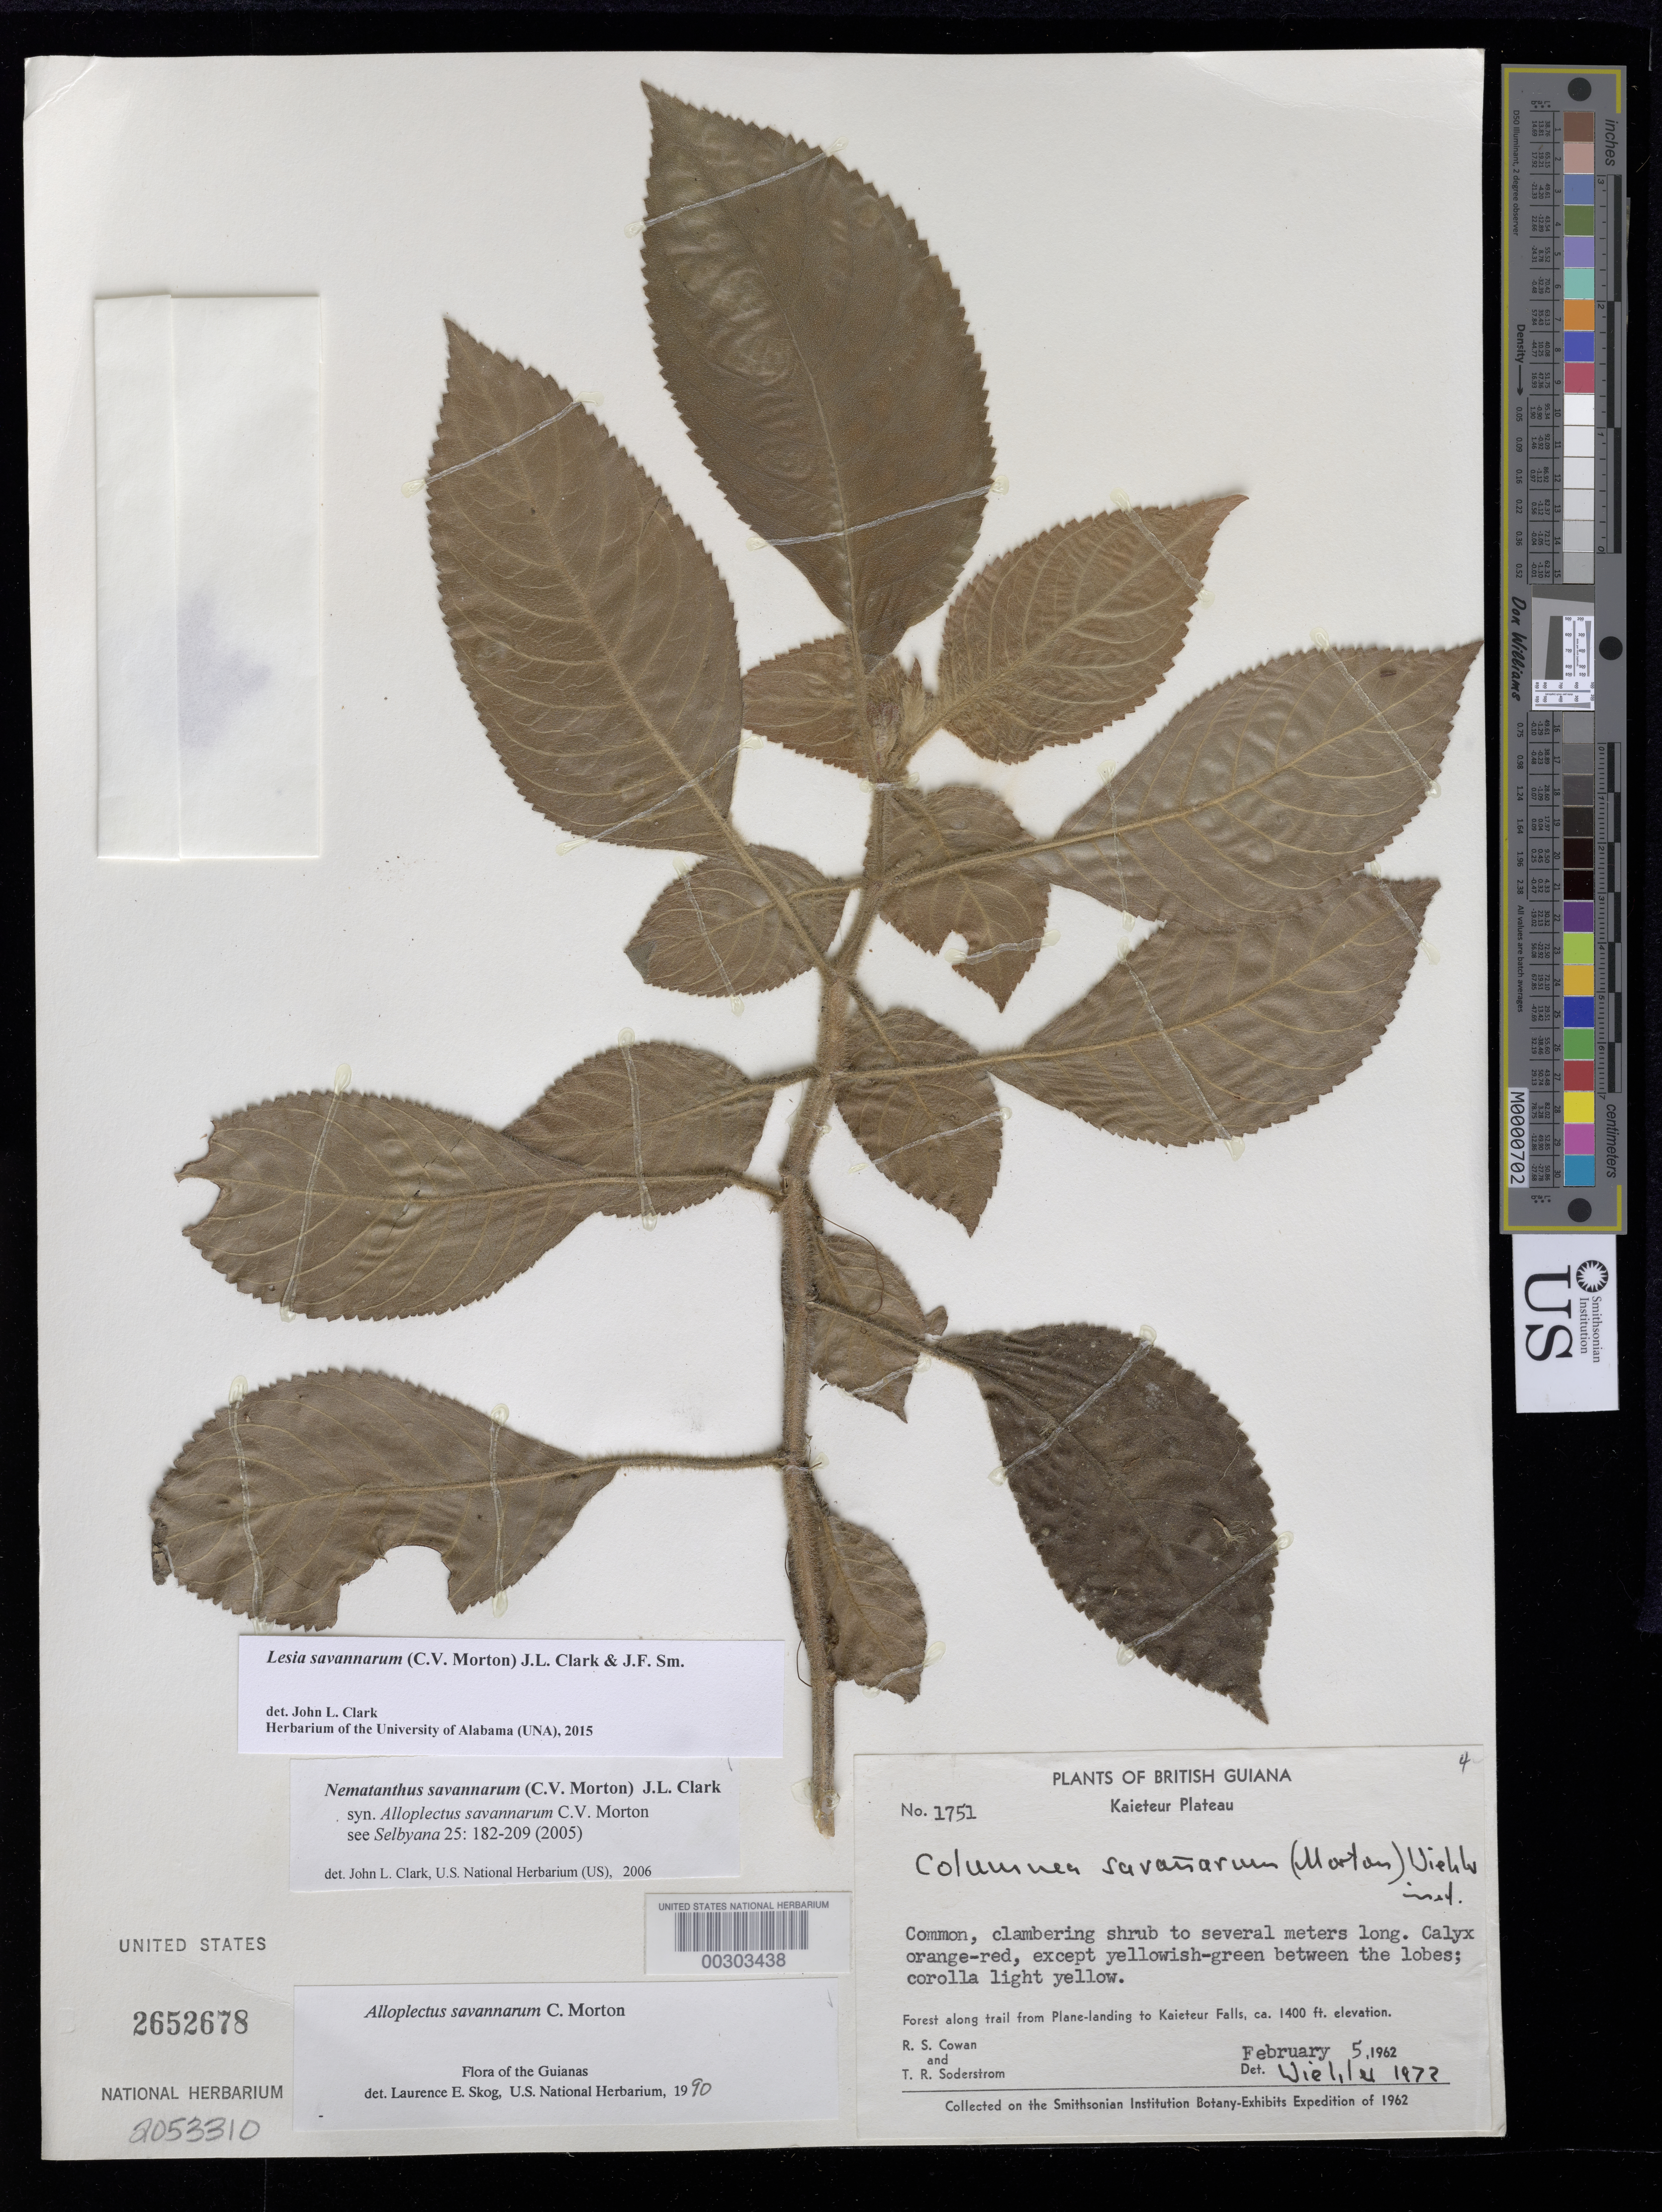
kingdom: Plantae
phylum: Tracheophyta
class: Magnoliopsida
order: Lamiales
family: Gesneriaceae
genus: Nematanthus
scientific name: Nematanthus savannarum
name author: (C.V. Morton in Maguire) J.L. Clark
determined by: Clark, J. L., (SEL), The Marie Selby Botanical Garden (UNITED STATES)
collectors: R. S. Cowan & T. R. Soderstrom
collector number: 1751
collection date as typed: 05 Feb 1962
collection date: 1962-02-05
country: Guyana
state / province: Potaro-Siparuni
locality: [Mazaruni-Potaro] Kaieteur plateau, along trail from Plane-landing to Kaieteur Falls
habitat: Forest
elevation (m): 427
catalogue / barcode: US 2652678